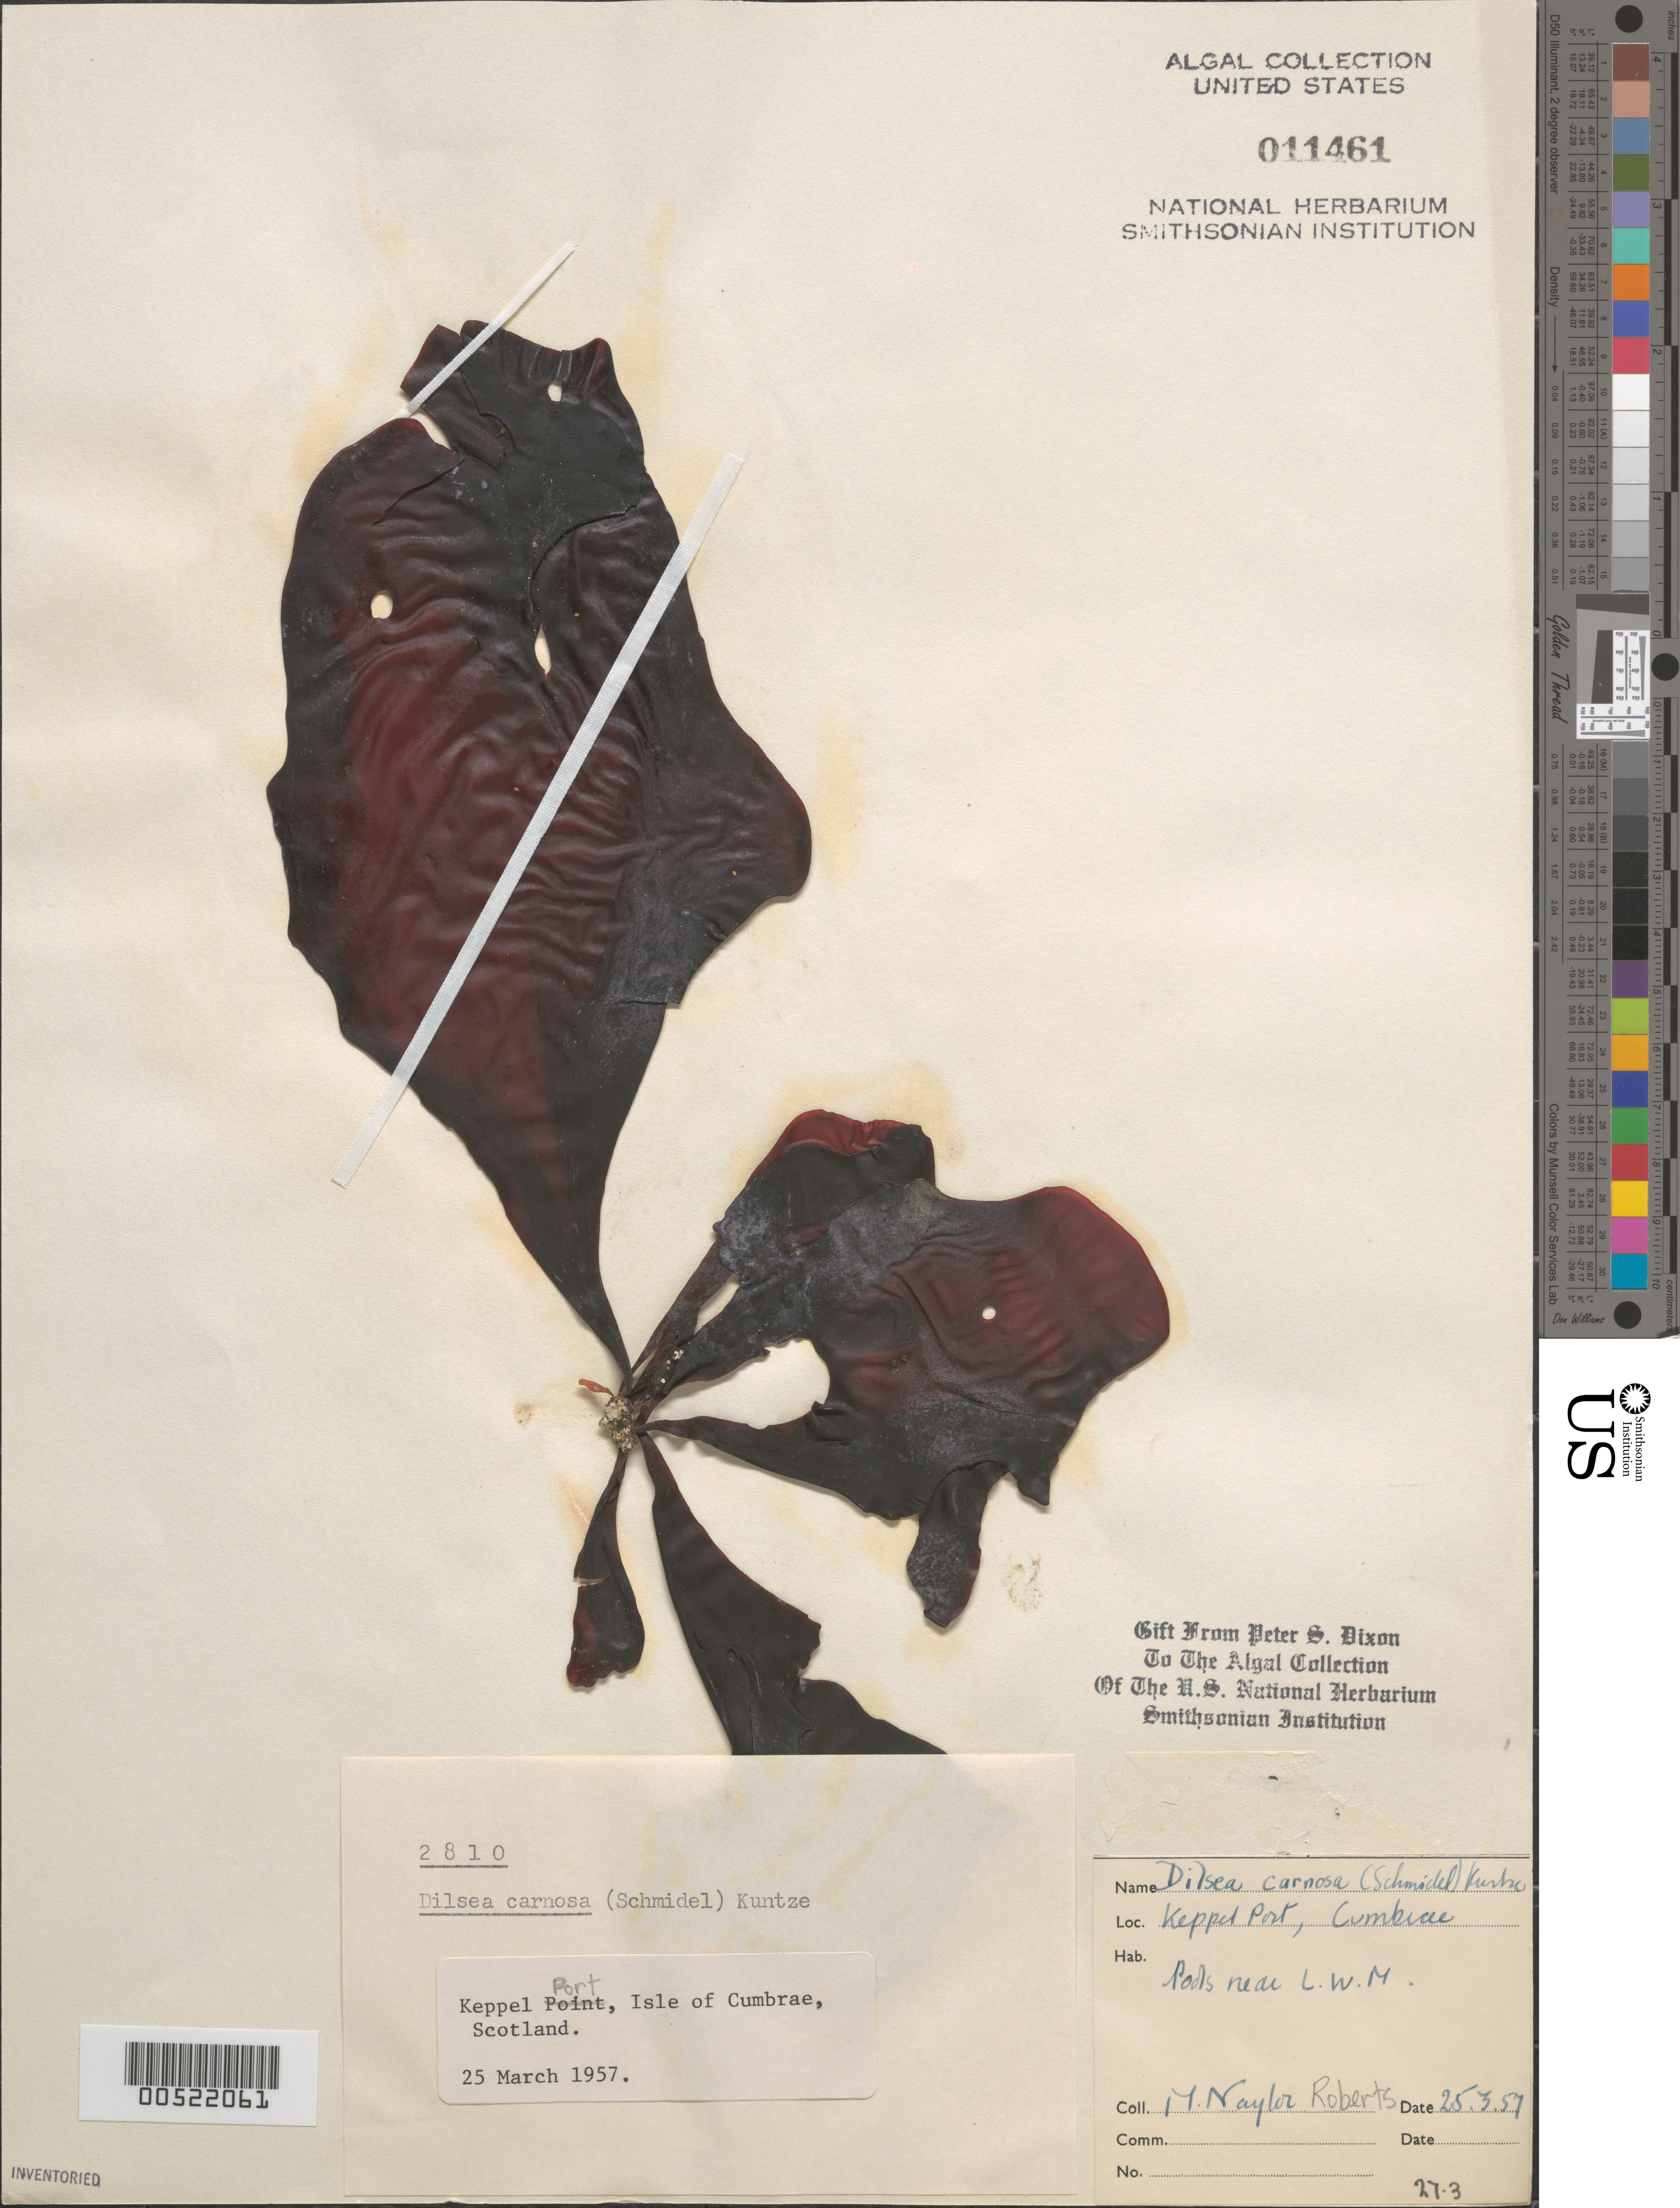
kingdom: Plantae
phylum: Rhodophyta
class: Florideophyceae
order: Gigartinales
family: Dumontiaceae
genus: Dilsea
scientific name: Dilsea carnosa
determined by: Dixon, P. S.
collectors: M. Roberts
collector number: PSD 2810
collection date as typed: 25 Mar 1957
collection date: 1957-03-25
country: United Kingdom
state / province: Scotland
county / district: North Ayrshire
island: Great Cumbrae Island (Isle of Cumbrae)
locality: Keppel Port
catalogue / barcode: US 11461